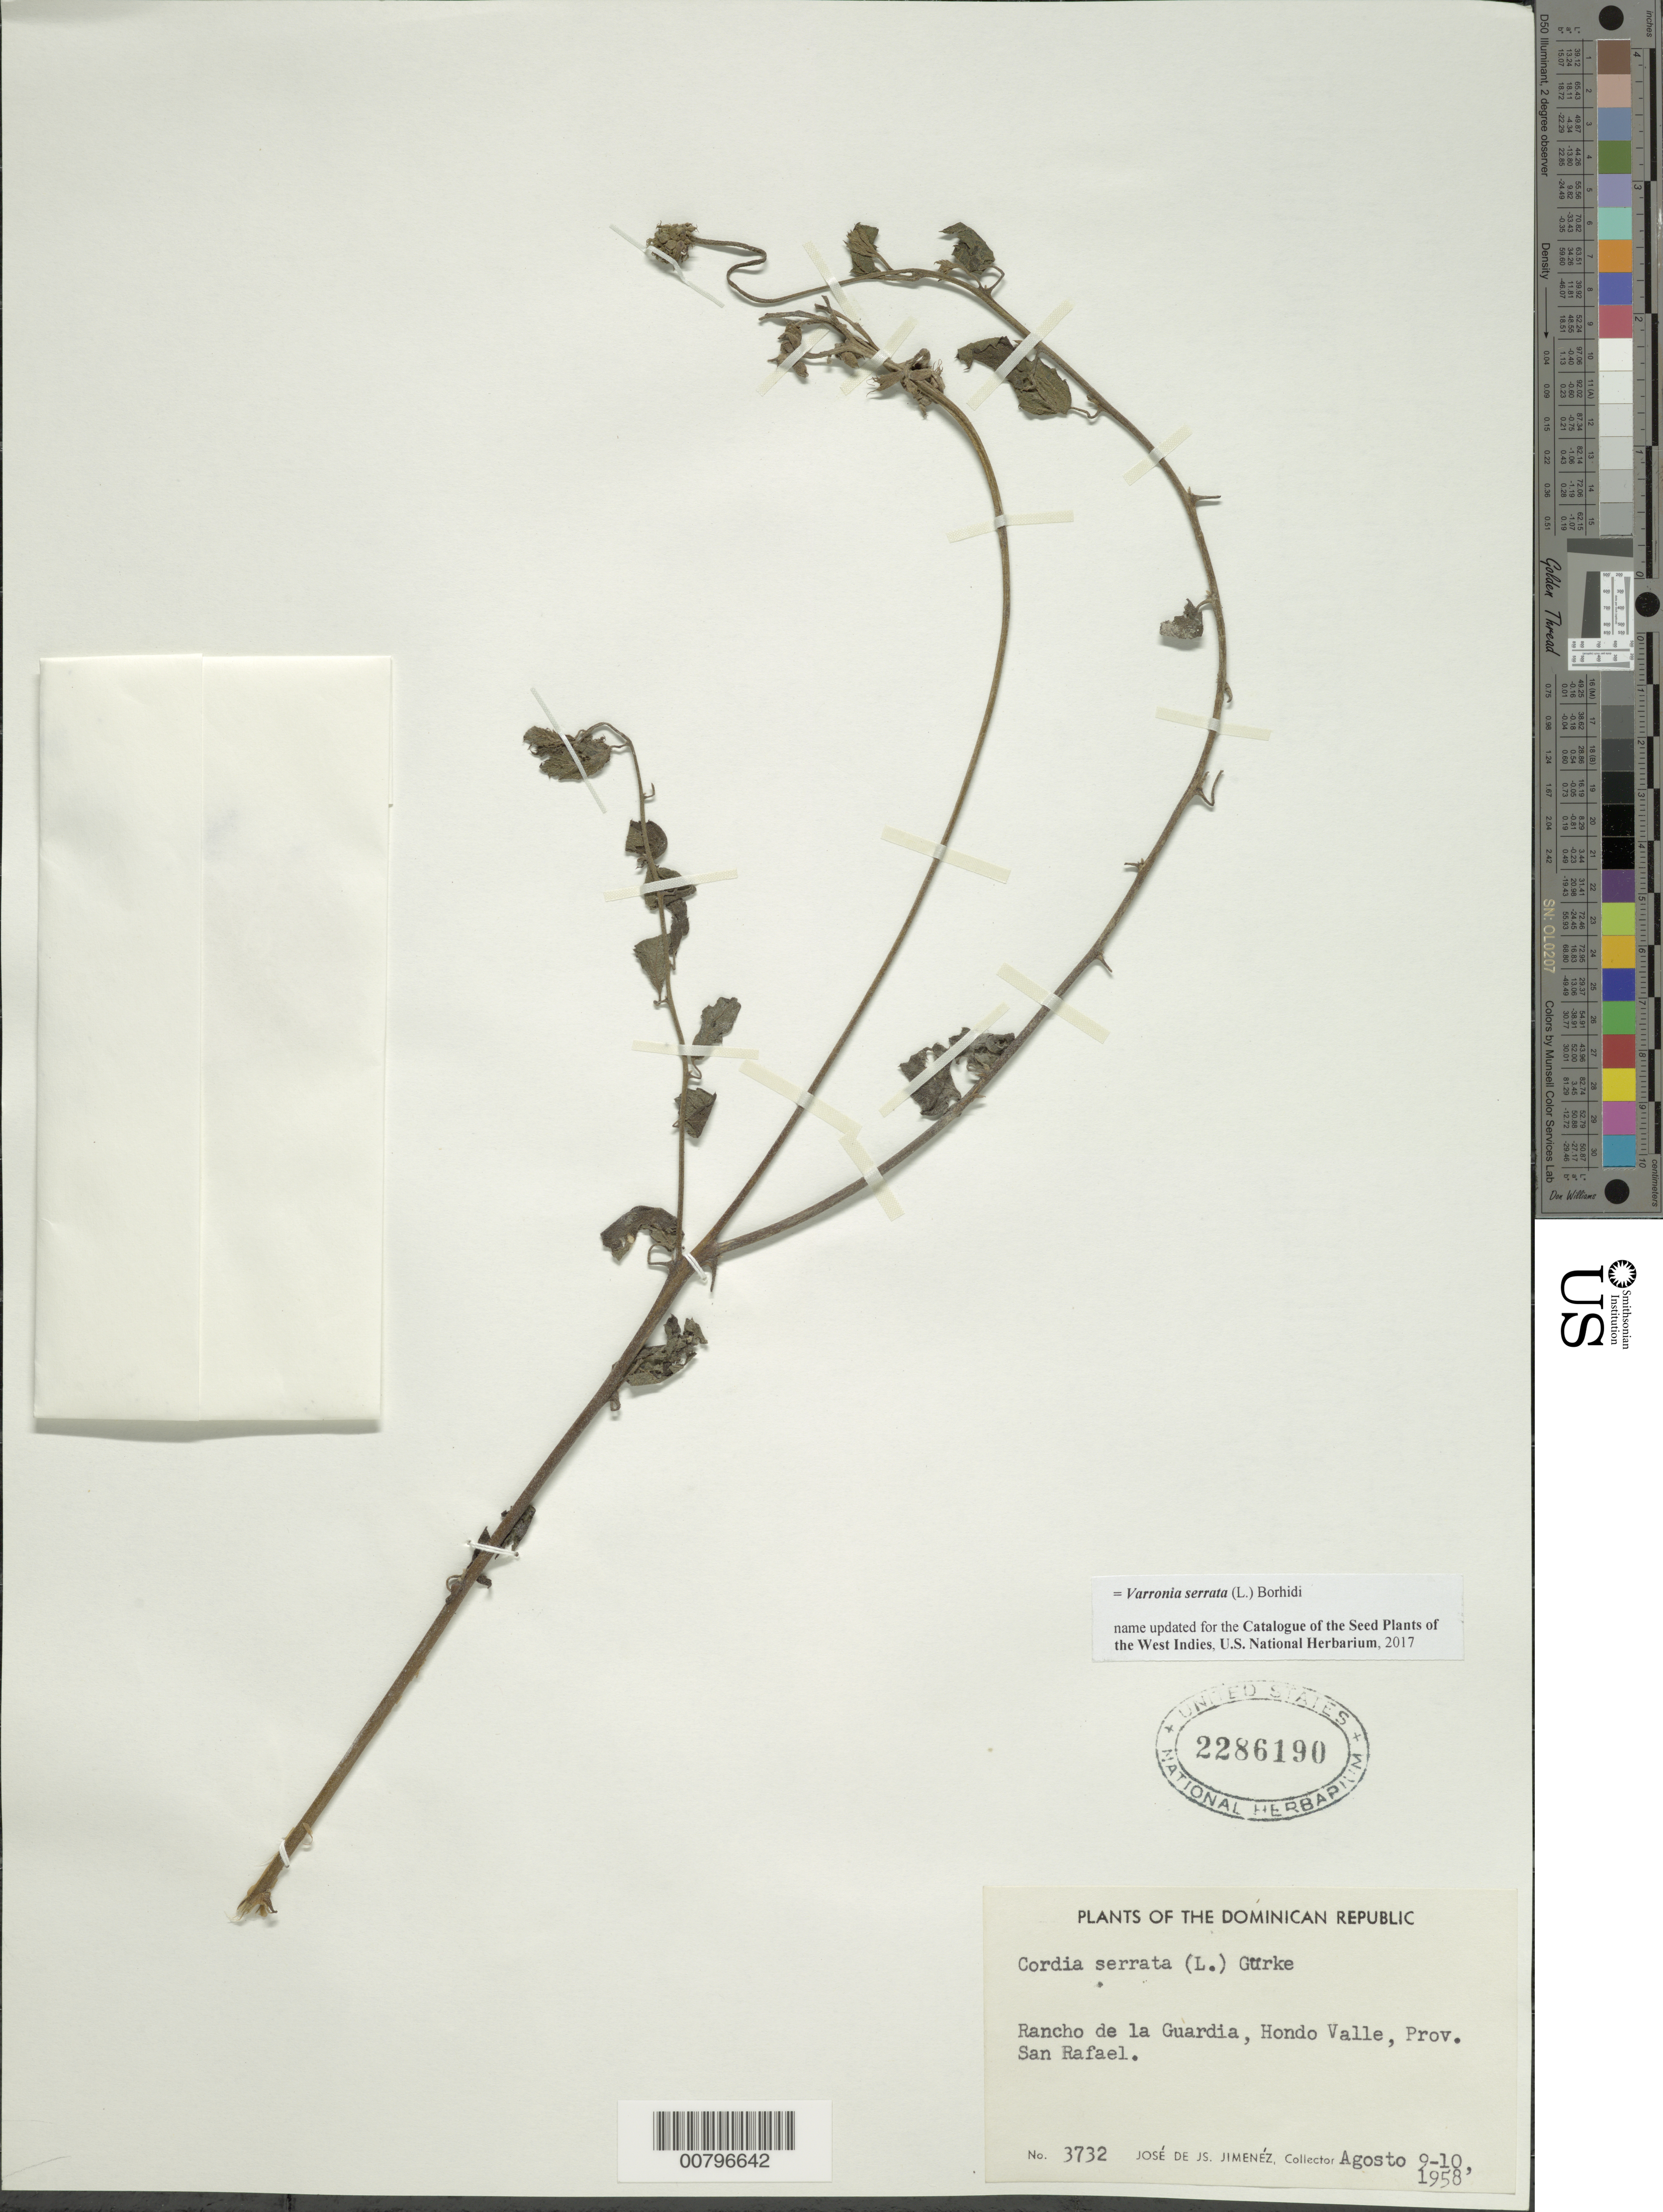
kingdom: Plantae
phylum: Tracheophyta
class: Magnoliopsida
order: Boraginales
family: Cordiaceae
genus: Varronia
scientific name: Varronia serrata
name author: (L.) Borhidi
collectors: J. J. Jiménez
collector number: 3732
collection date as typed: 09 Aug 1958 to 10 Aug 1958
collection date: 1958-08-09/1958-08-10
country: Dominican Republic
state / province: Elías Piña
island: Hispaniola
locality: Hondo Valle, Rancho de la Guardia.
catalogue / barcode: US 2286190